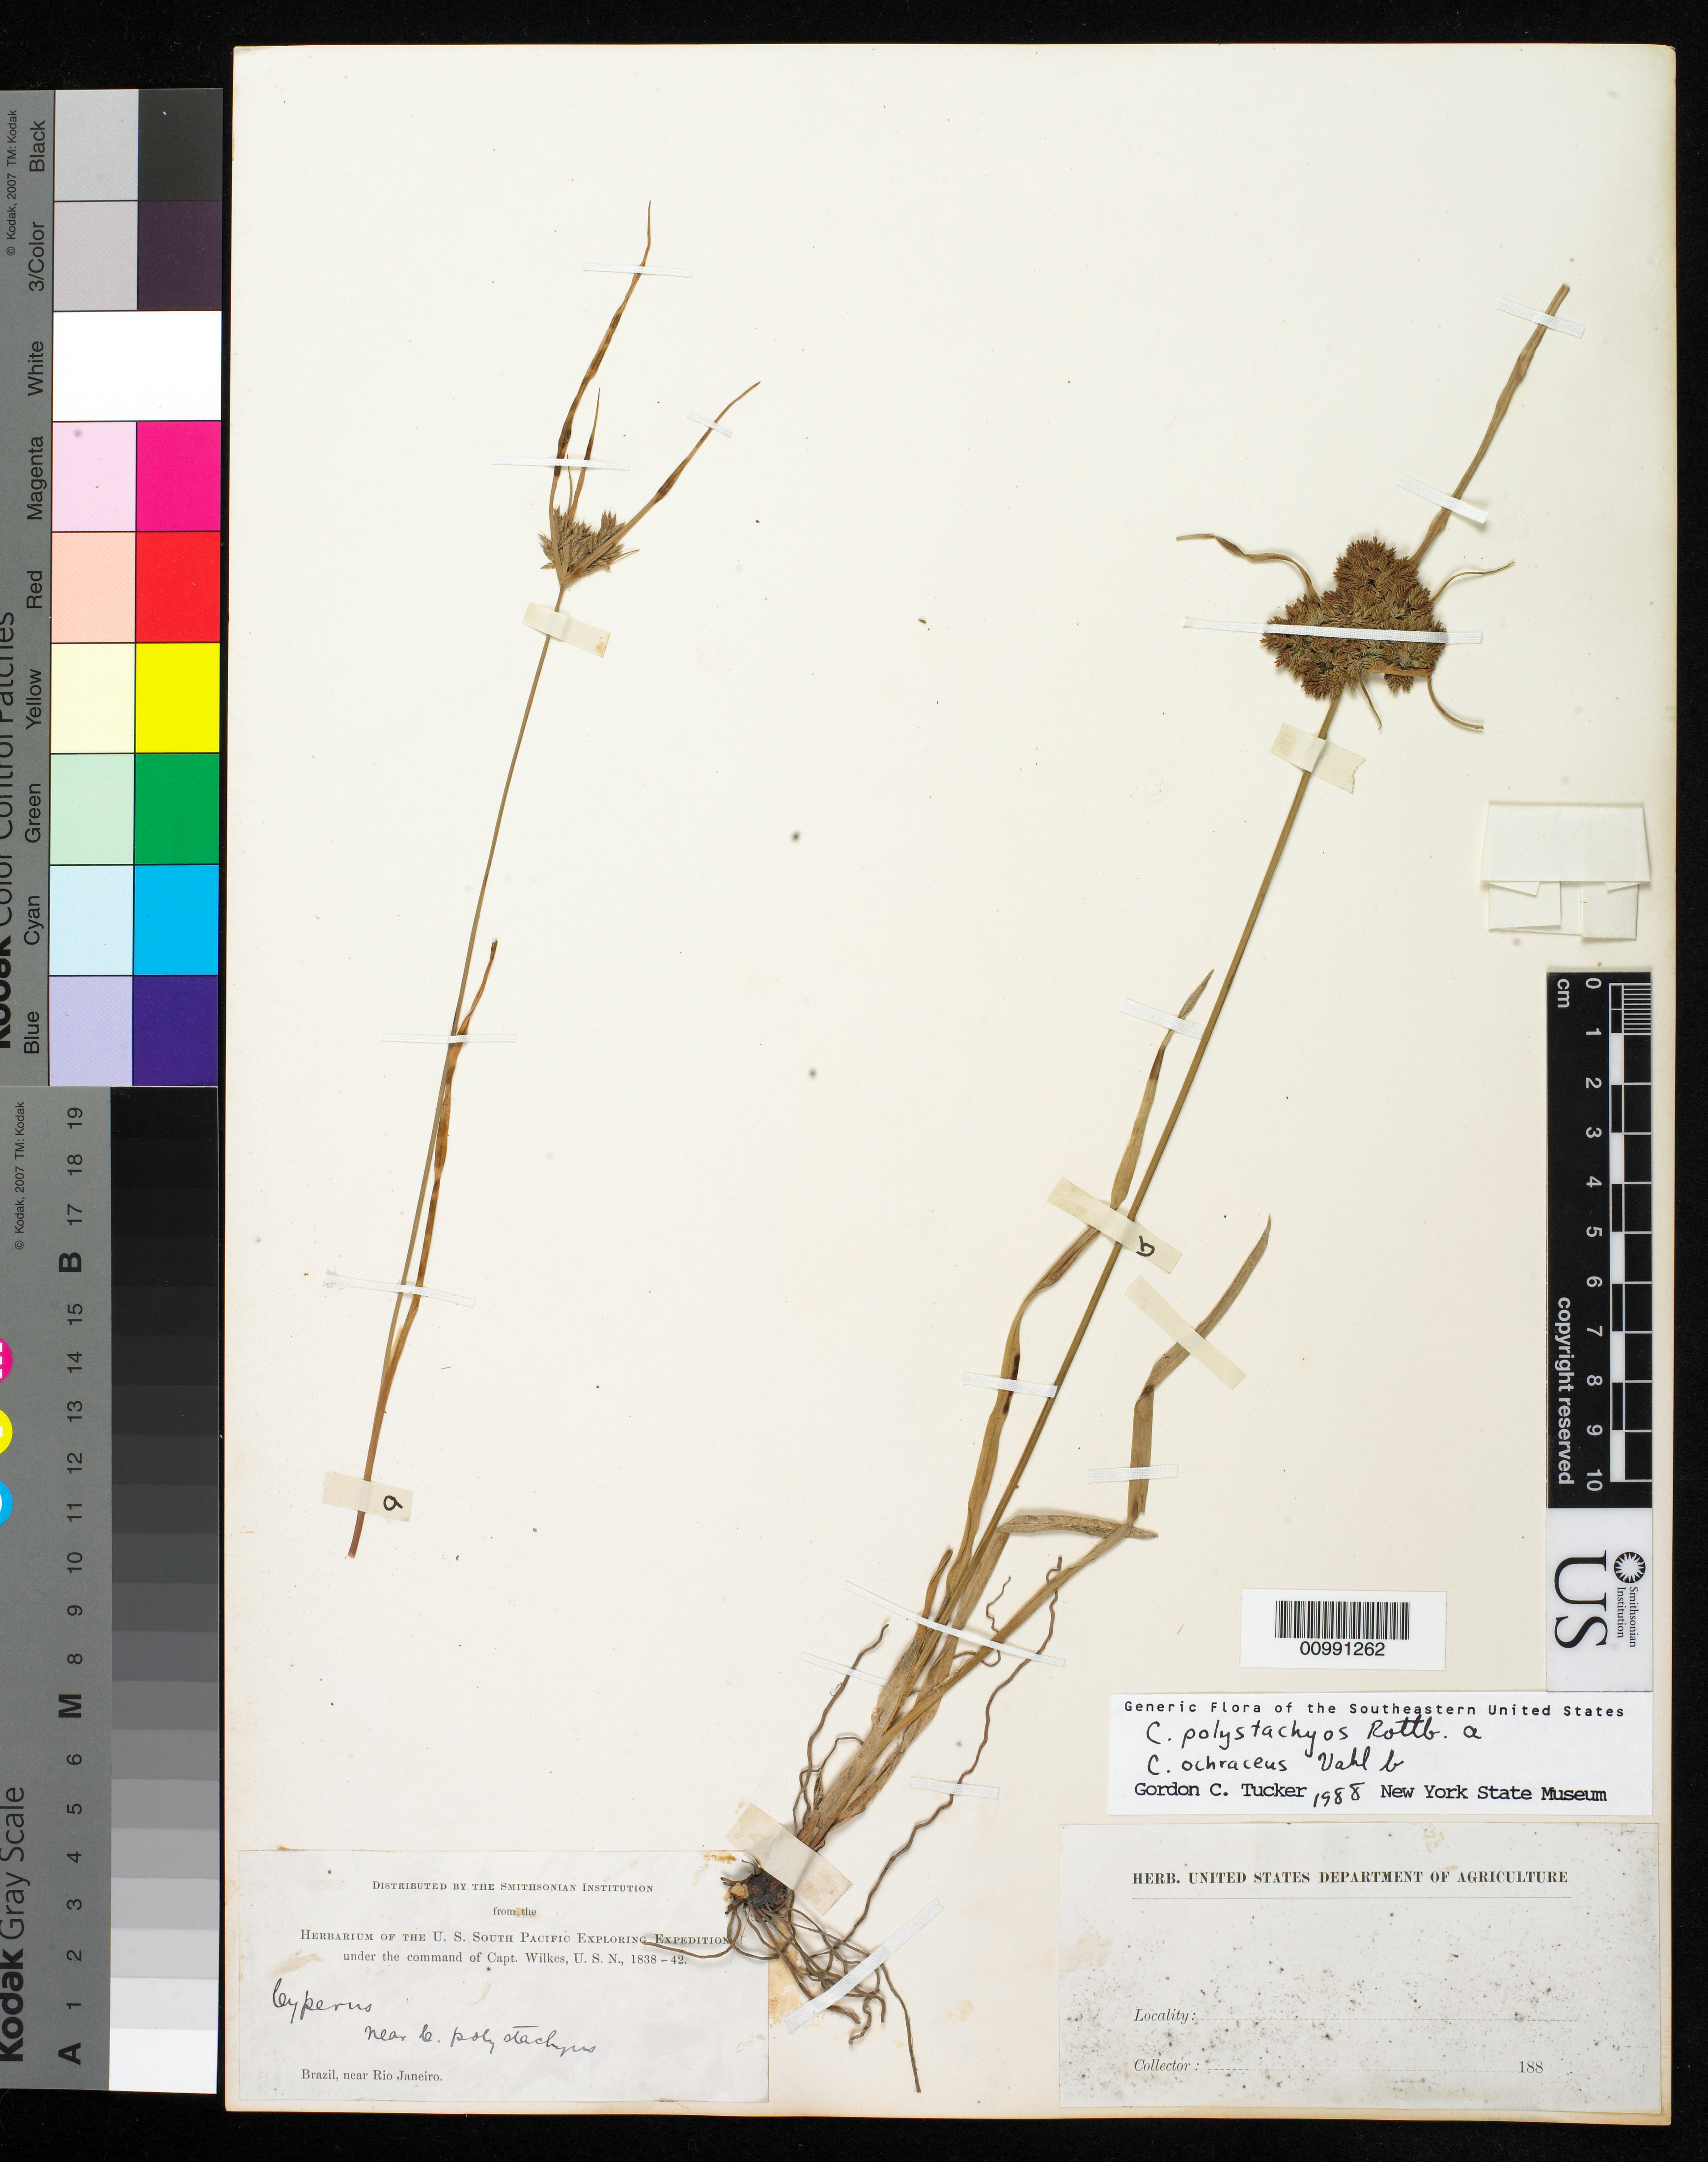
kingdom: Plantae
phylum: Tracheophyta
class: Liliopsida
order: Poales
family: Cyperaceae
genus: Cyperus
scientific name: Cyperus ochraceus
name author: Vahl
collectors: Wilkes Explor. Exped.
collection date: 1838/1842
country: Brazil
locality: Brazil, near Rio Janeiro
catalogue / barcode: US 98454